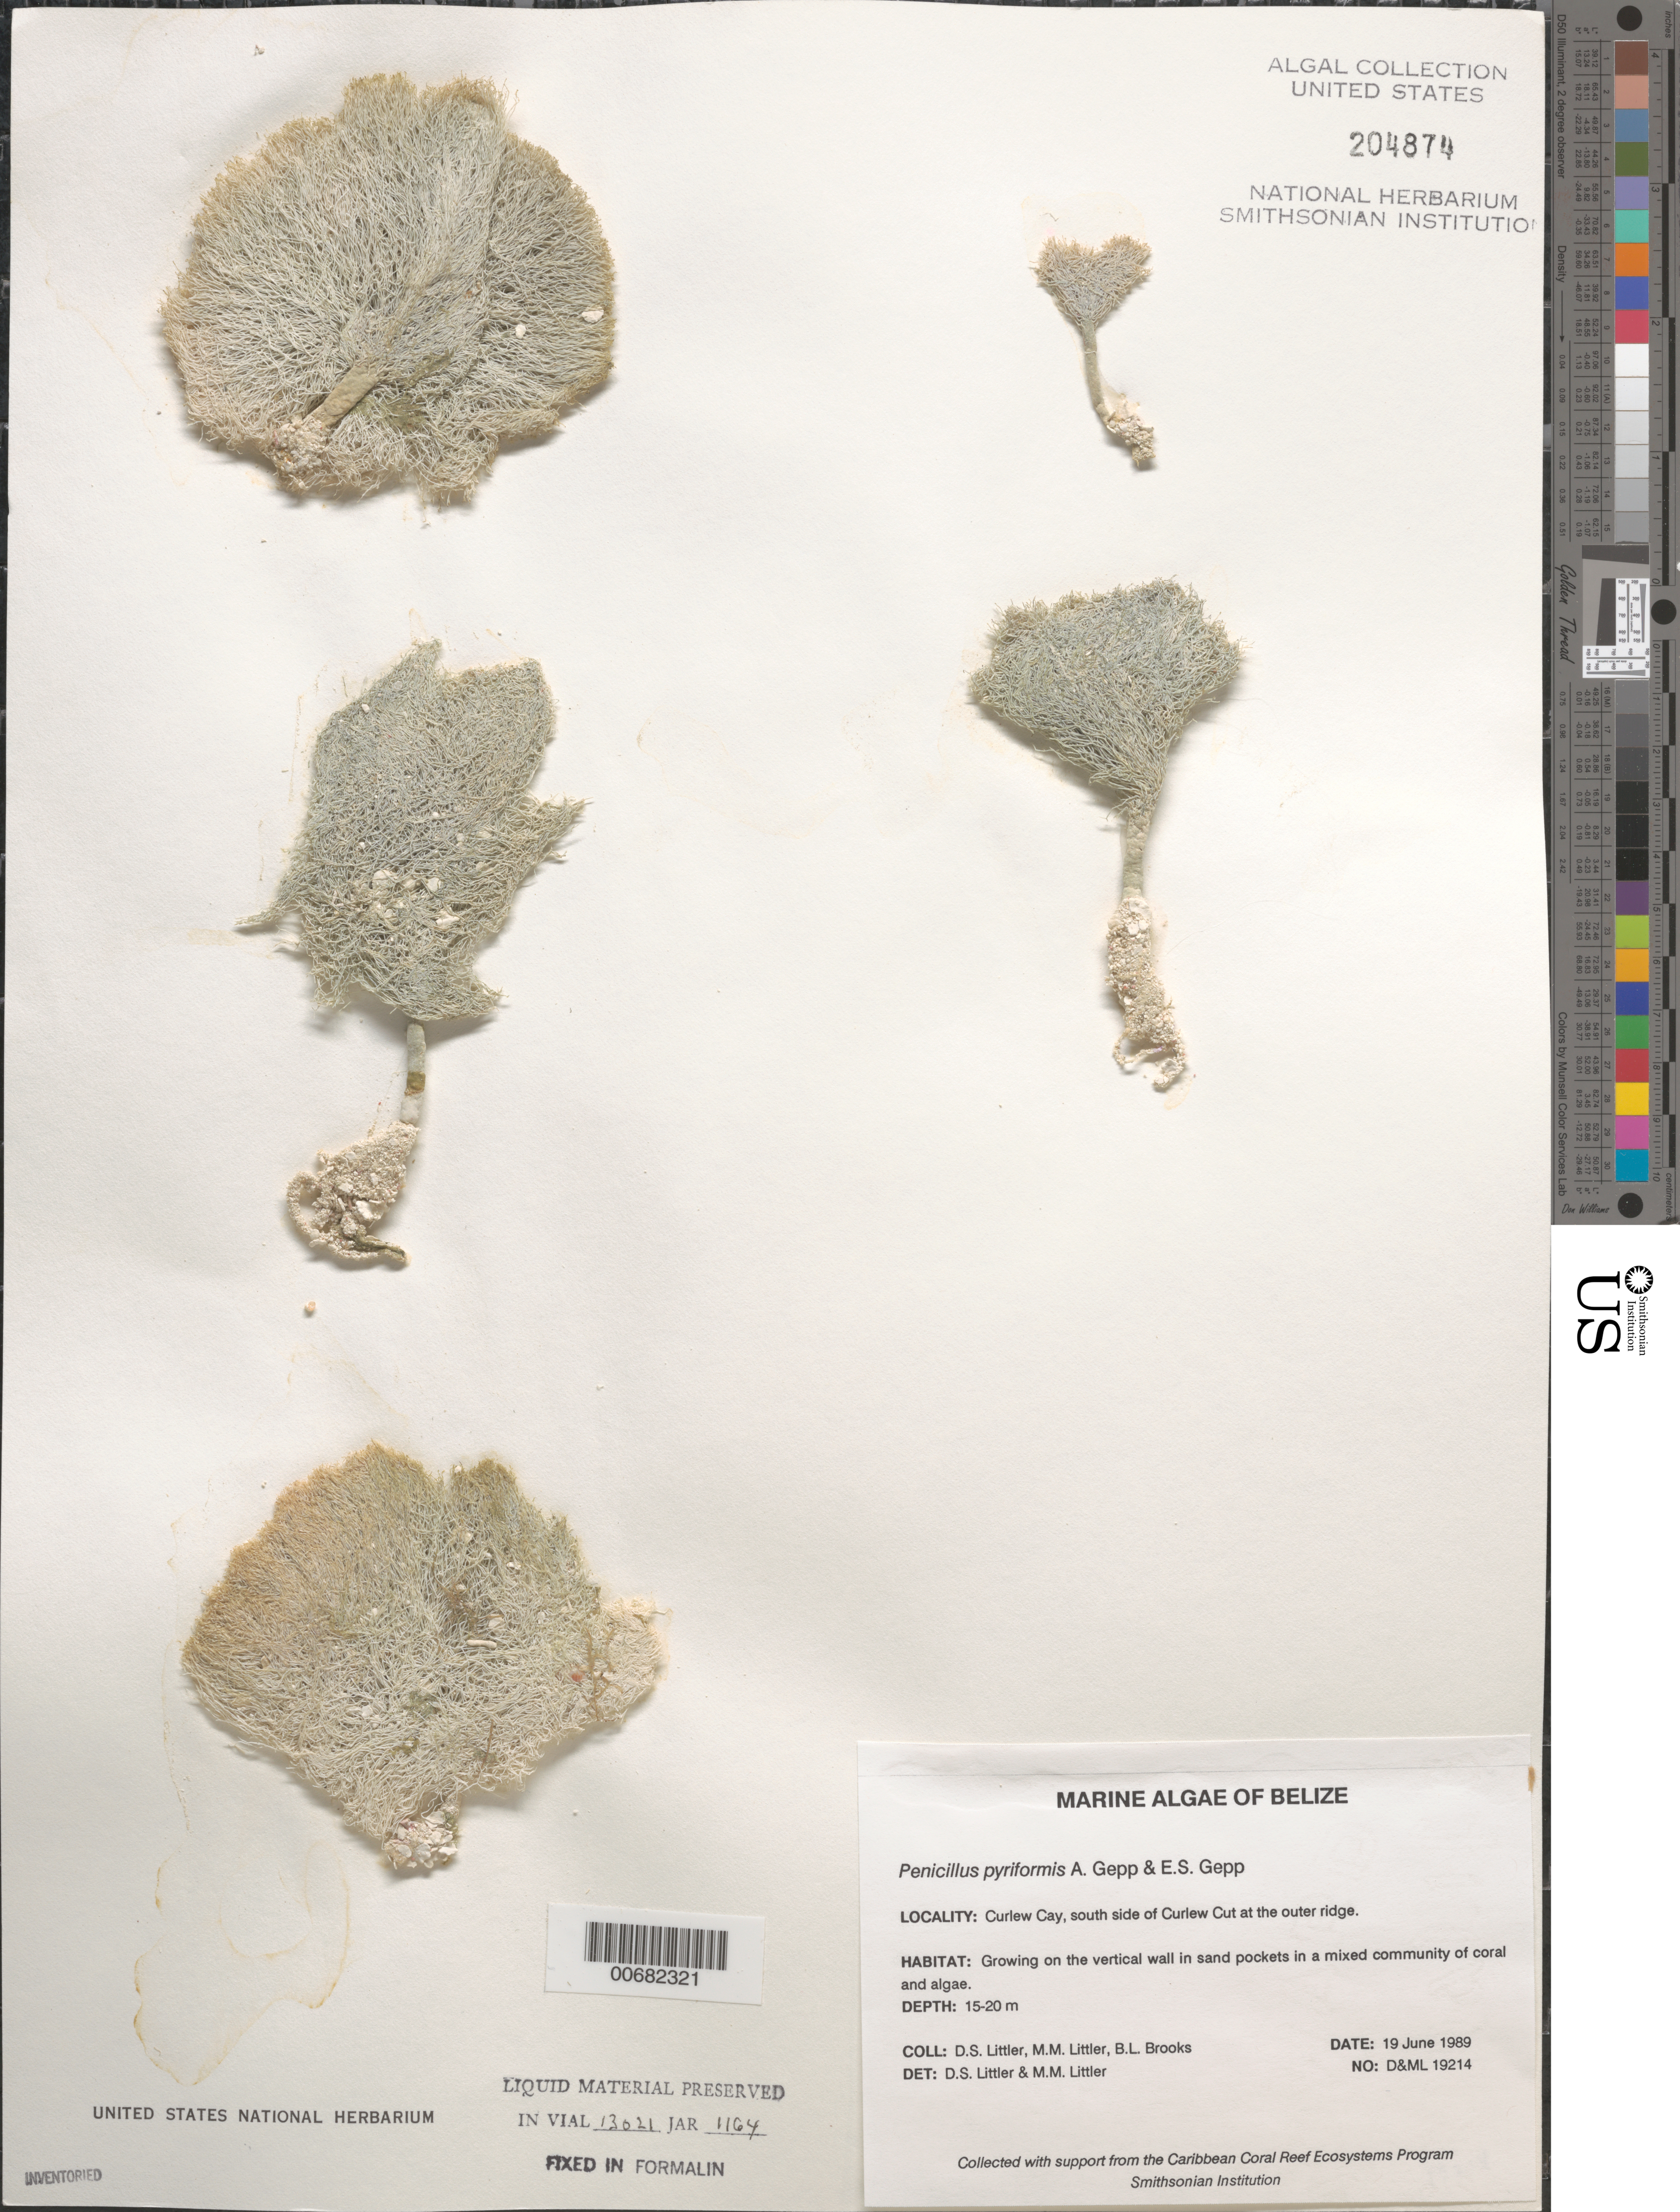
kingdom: Plantae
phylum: Chlorophyta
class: Ulvophyceae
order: Bryopsidales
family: Udoteaceae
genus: Penicillus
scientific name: Penicillus pyriformis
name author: A. Gepp & E. Gepp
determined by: Littler, D. S.; Littler, M. M.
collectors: D. S. Littler, M. M. Littler & B. Brooks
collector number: D&ML 19214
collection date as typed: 19 Jun 1989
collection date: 1989-06-19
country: Belize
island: Curlew Cay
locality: South side of Curlew Cut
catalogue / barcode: US 204874